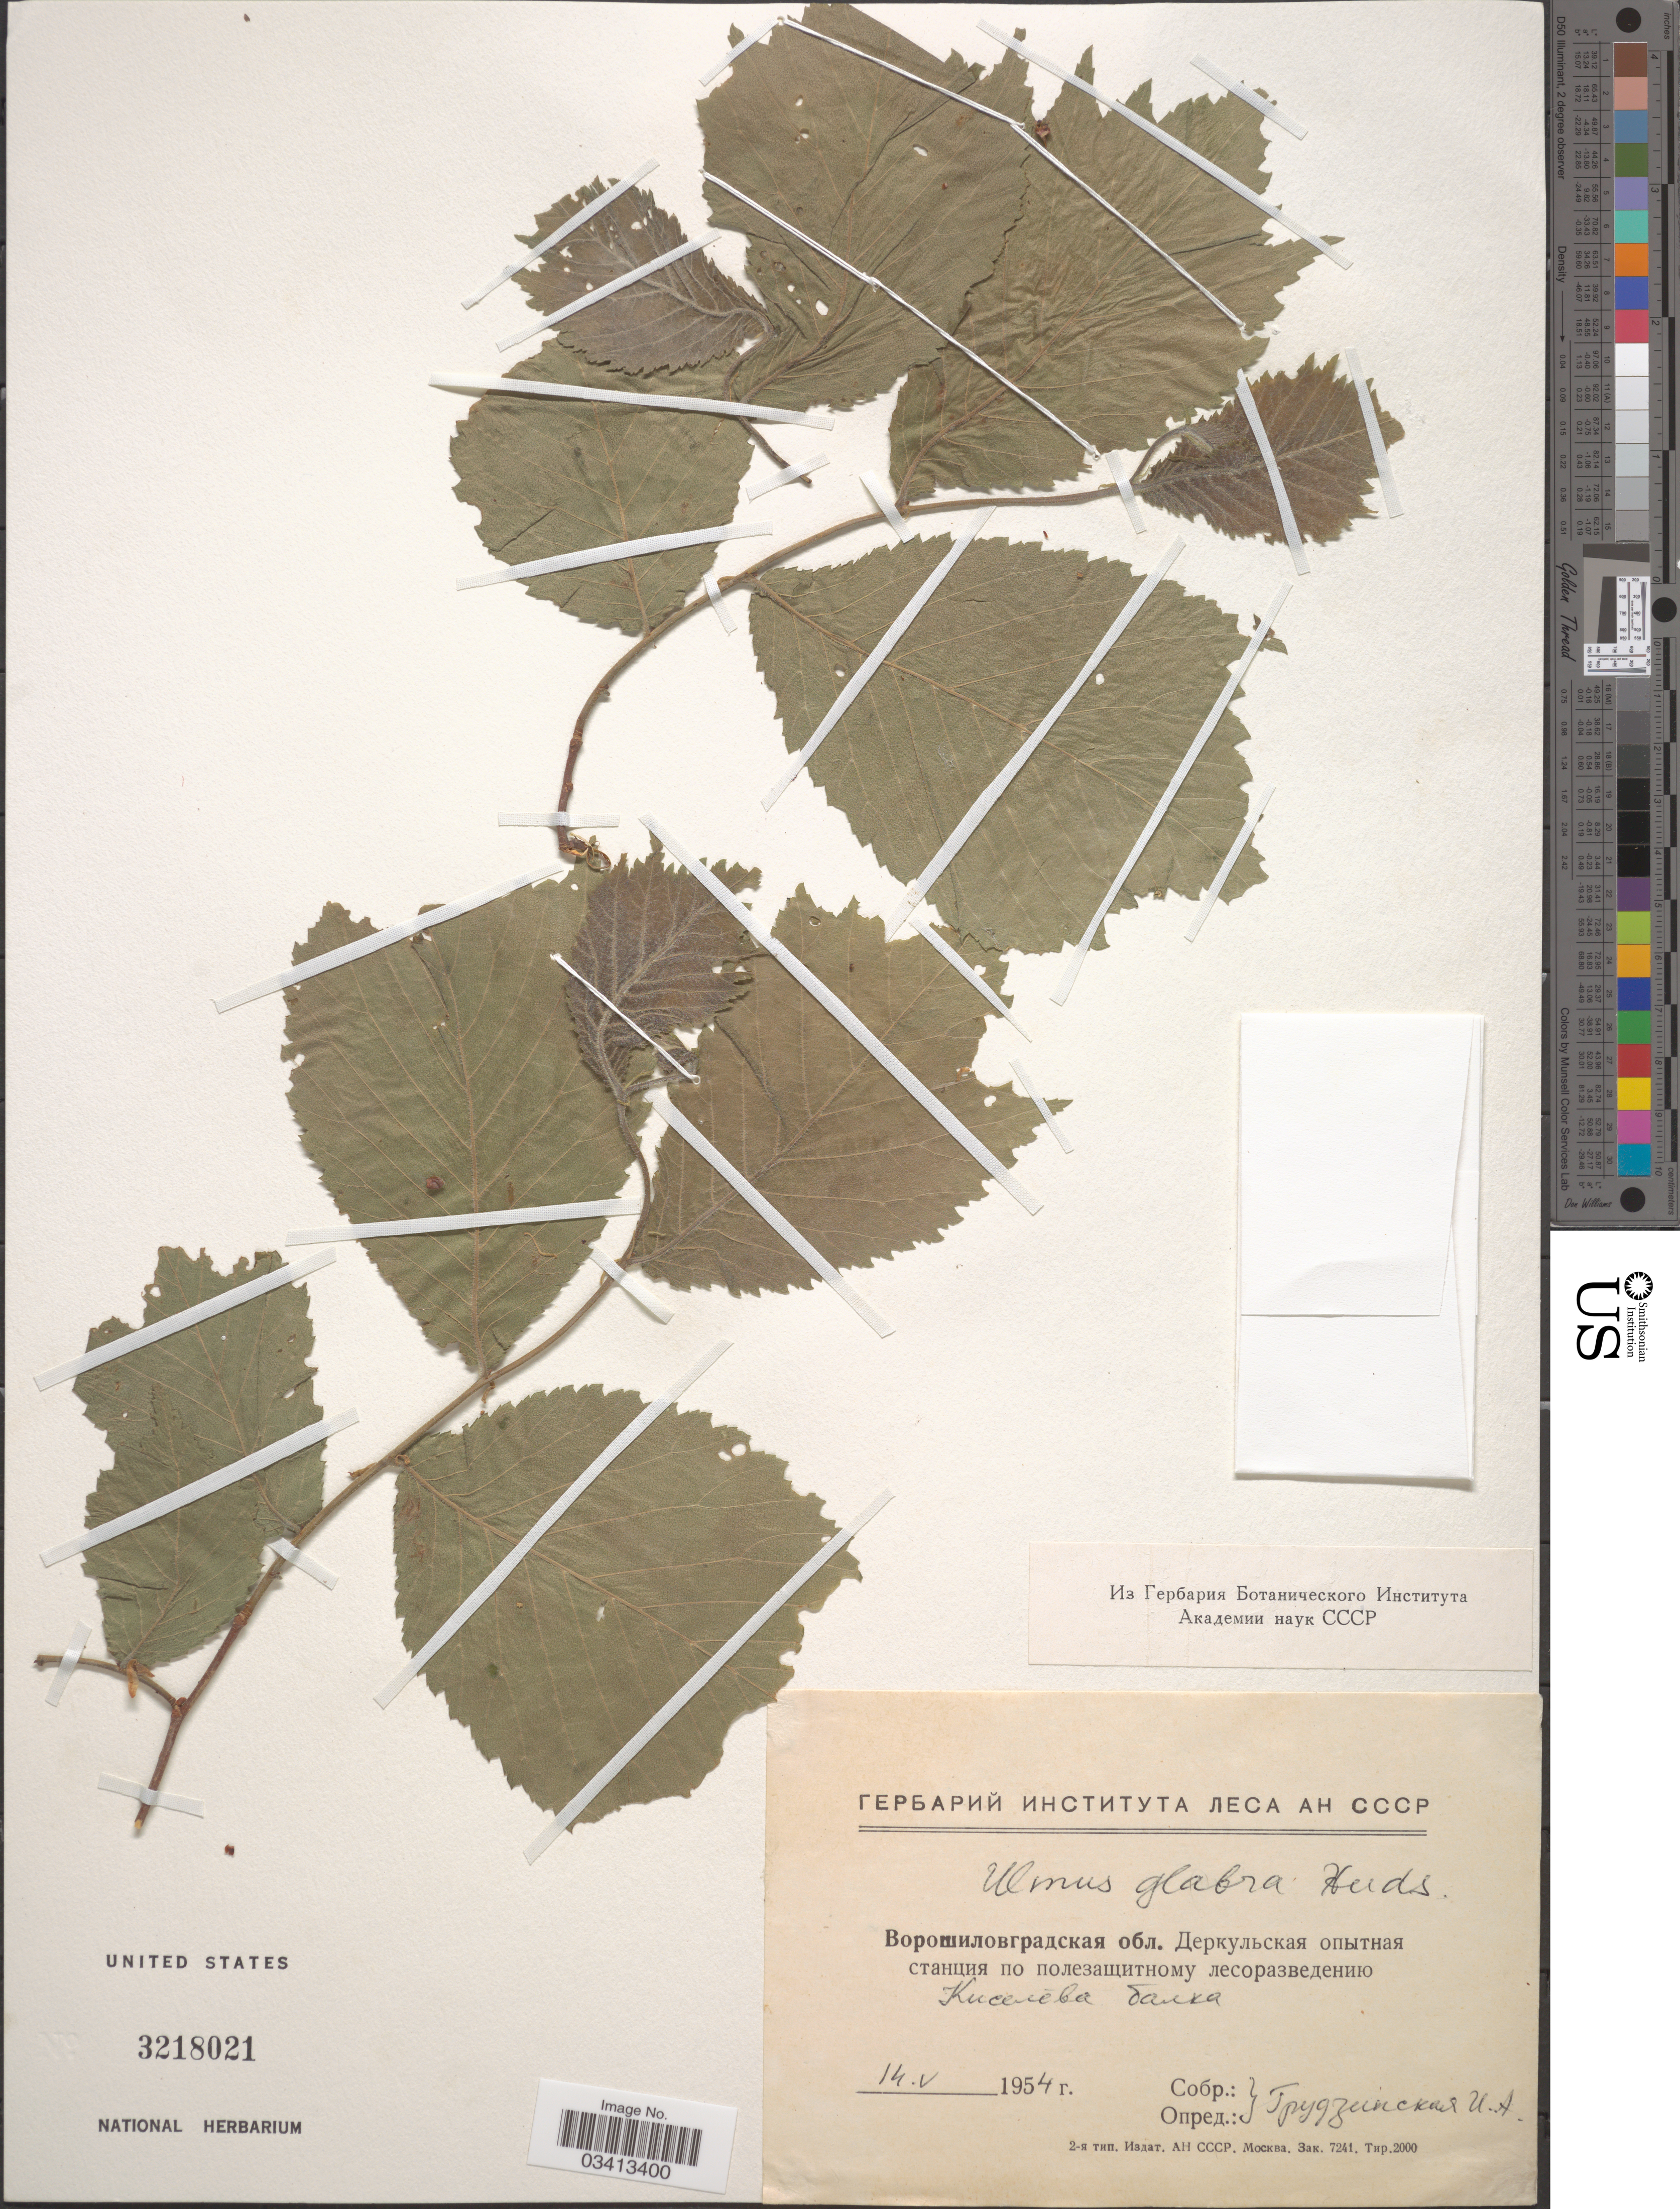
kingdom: Plantae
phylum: Tracheophyta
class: Magnoliopsida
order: Rosales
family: Ulmaceae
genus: Ulmus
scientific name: Ulmus glabra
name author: Huds.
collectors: I. Grudzinskaya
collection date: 1954-05-14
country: Ukraine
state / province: Luhans'k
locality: Kiseleva Balka.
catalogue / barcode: US 3218021